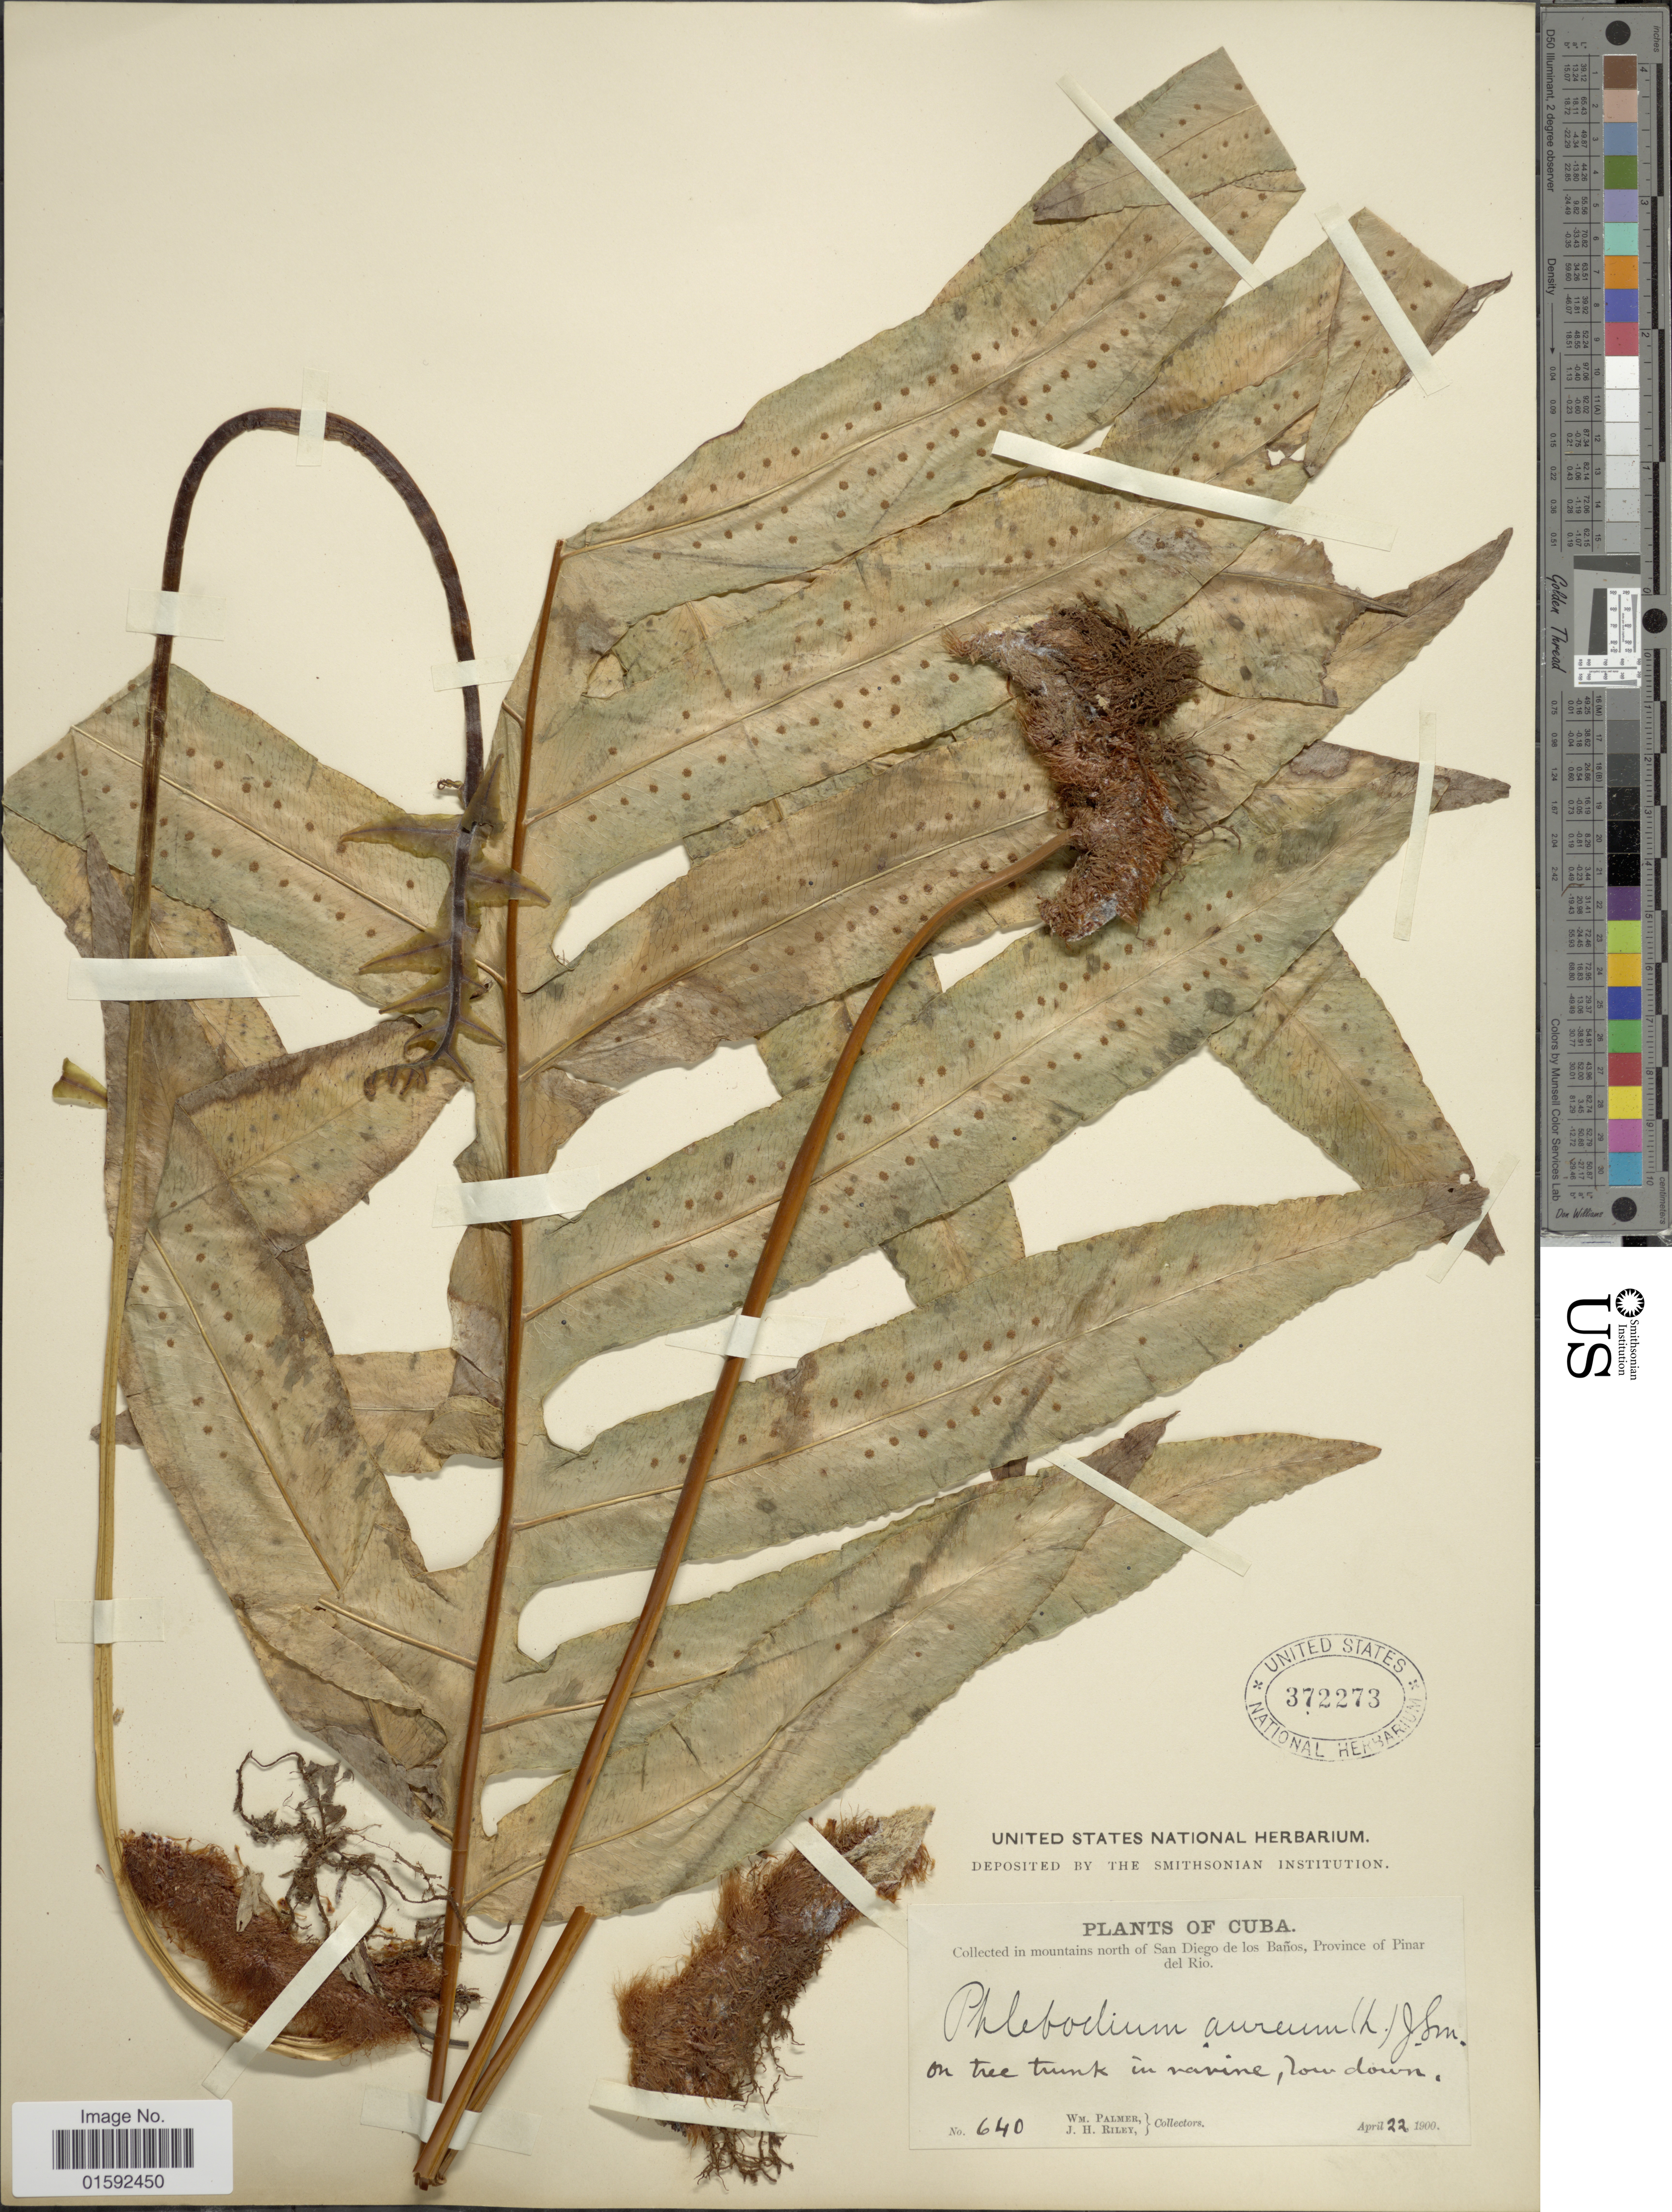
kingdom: Plantae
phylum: Tracheophyta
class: Polypodiopsida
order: Polypodiales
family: Polypodiaceae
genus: Phlebodium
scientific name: Phlebodium pseudoaureum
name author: (Cav.) Lellinger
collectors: W. Palmer & J. H. Riley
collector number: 640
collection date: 1900-04-22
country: Cuba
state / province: Pinar del Río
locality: Cuba, in mountains north of San Diego de los Baños, Province of Pinar del Rio.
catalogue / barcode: US 372273